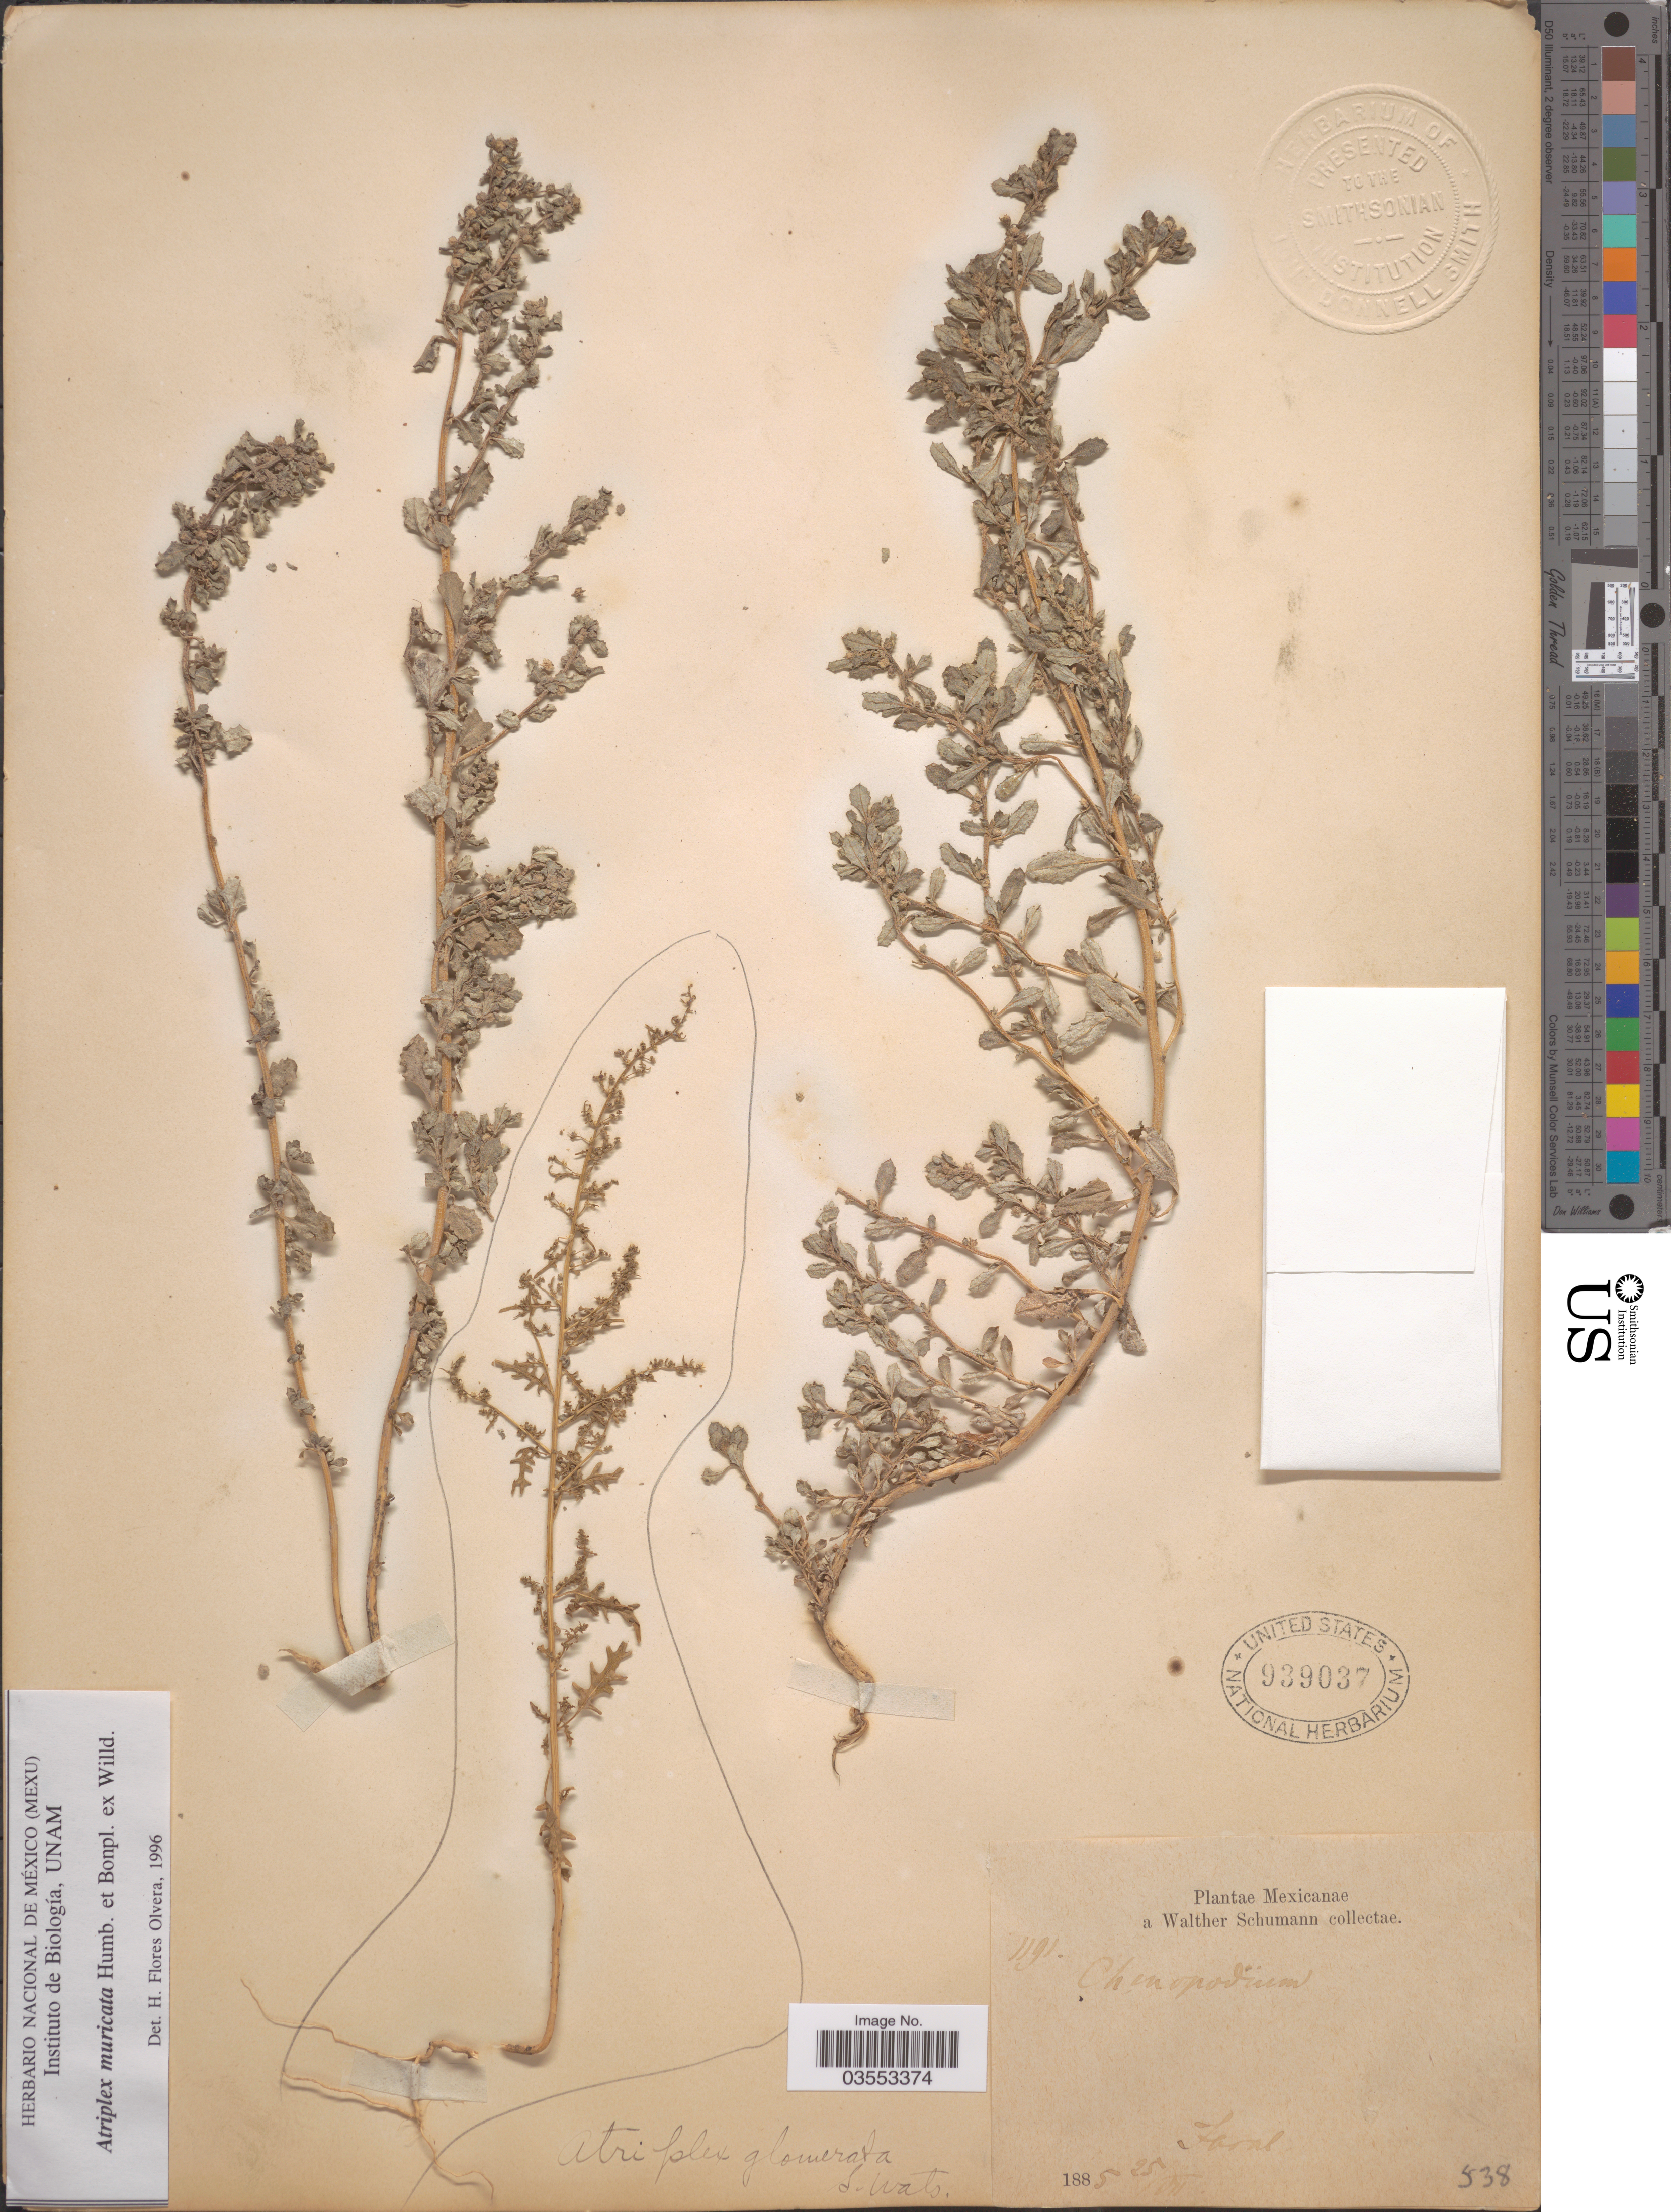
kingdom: Plantae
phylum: Tracheophyta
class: Magnoliopsida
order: Caryophyllales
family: Amaranthaceae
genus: Atriplex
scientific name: Atriplex muricata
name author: Humb. & Bonpl. ex Willd.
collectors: W. Schumann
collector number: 1191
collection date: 1885-07-25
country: Mexico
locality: Faral.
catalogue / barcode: US 939037